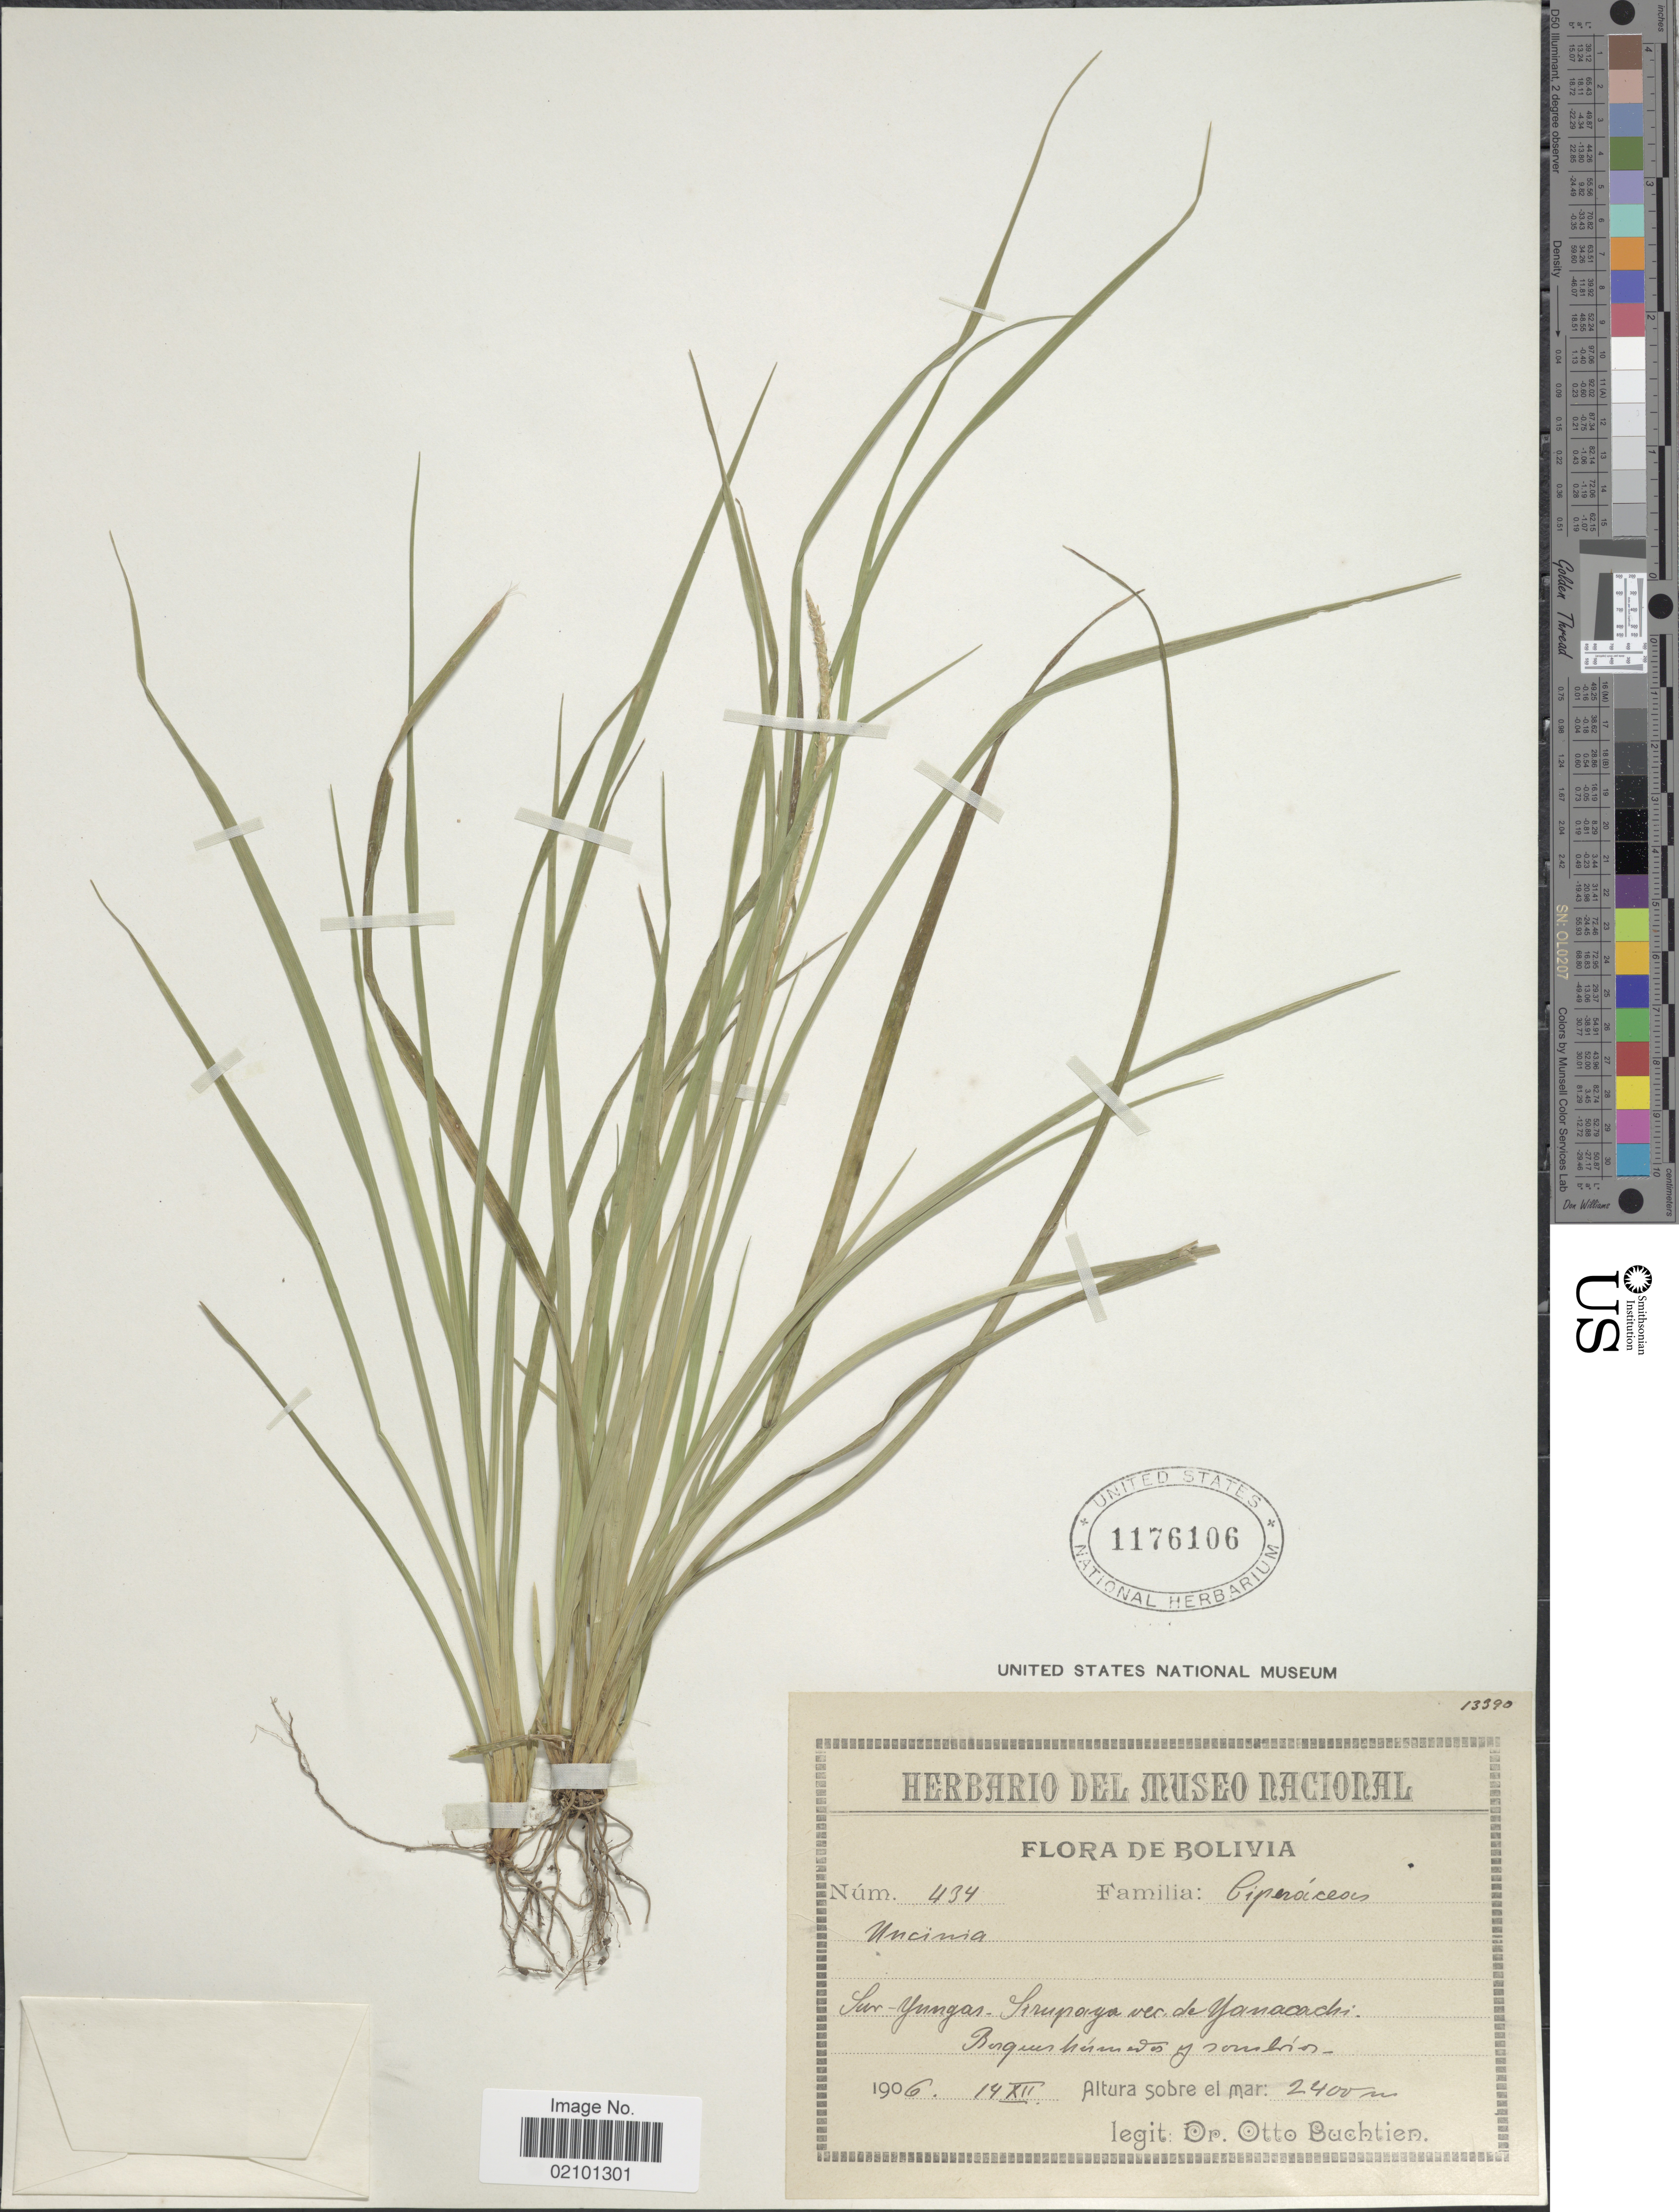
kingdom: Plantae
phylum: Tracheophyta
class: Liliopsida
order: Poales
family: Cyperaceae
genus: Carex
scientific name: Carex hamata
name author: Sw.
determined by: Jimnéz-Mejias, Pedro, (UPOS), Universidad Pablo de Olavide (SPAIN)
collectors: O. Buchtien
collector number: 434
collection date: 1906-12-14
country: Bolivia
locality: Sur-Yungas. Sirupaya ver. de Yanacachi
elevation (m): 2400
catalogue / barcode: US 1176106